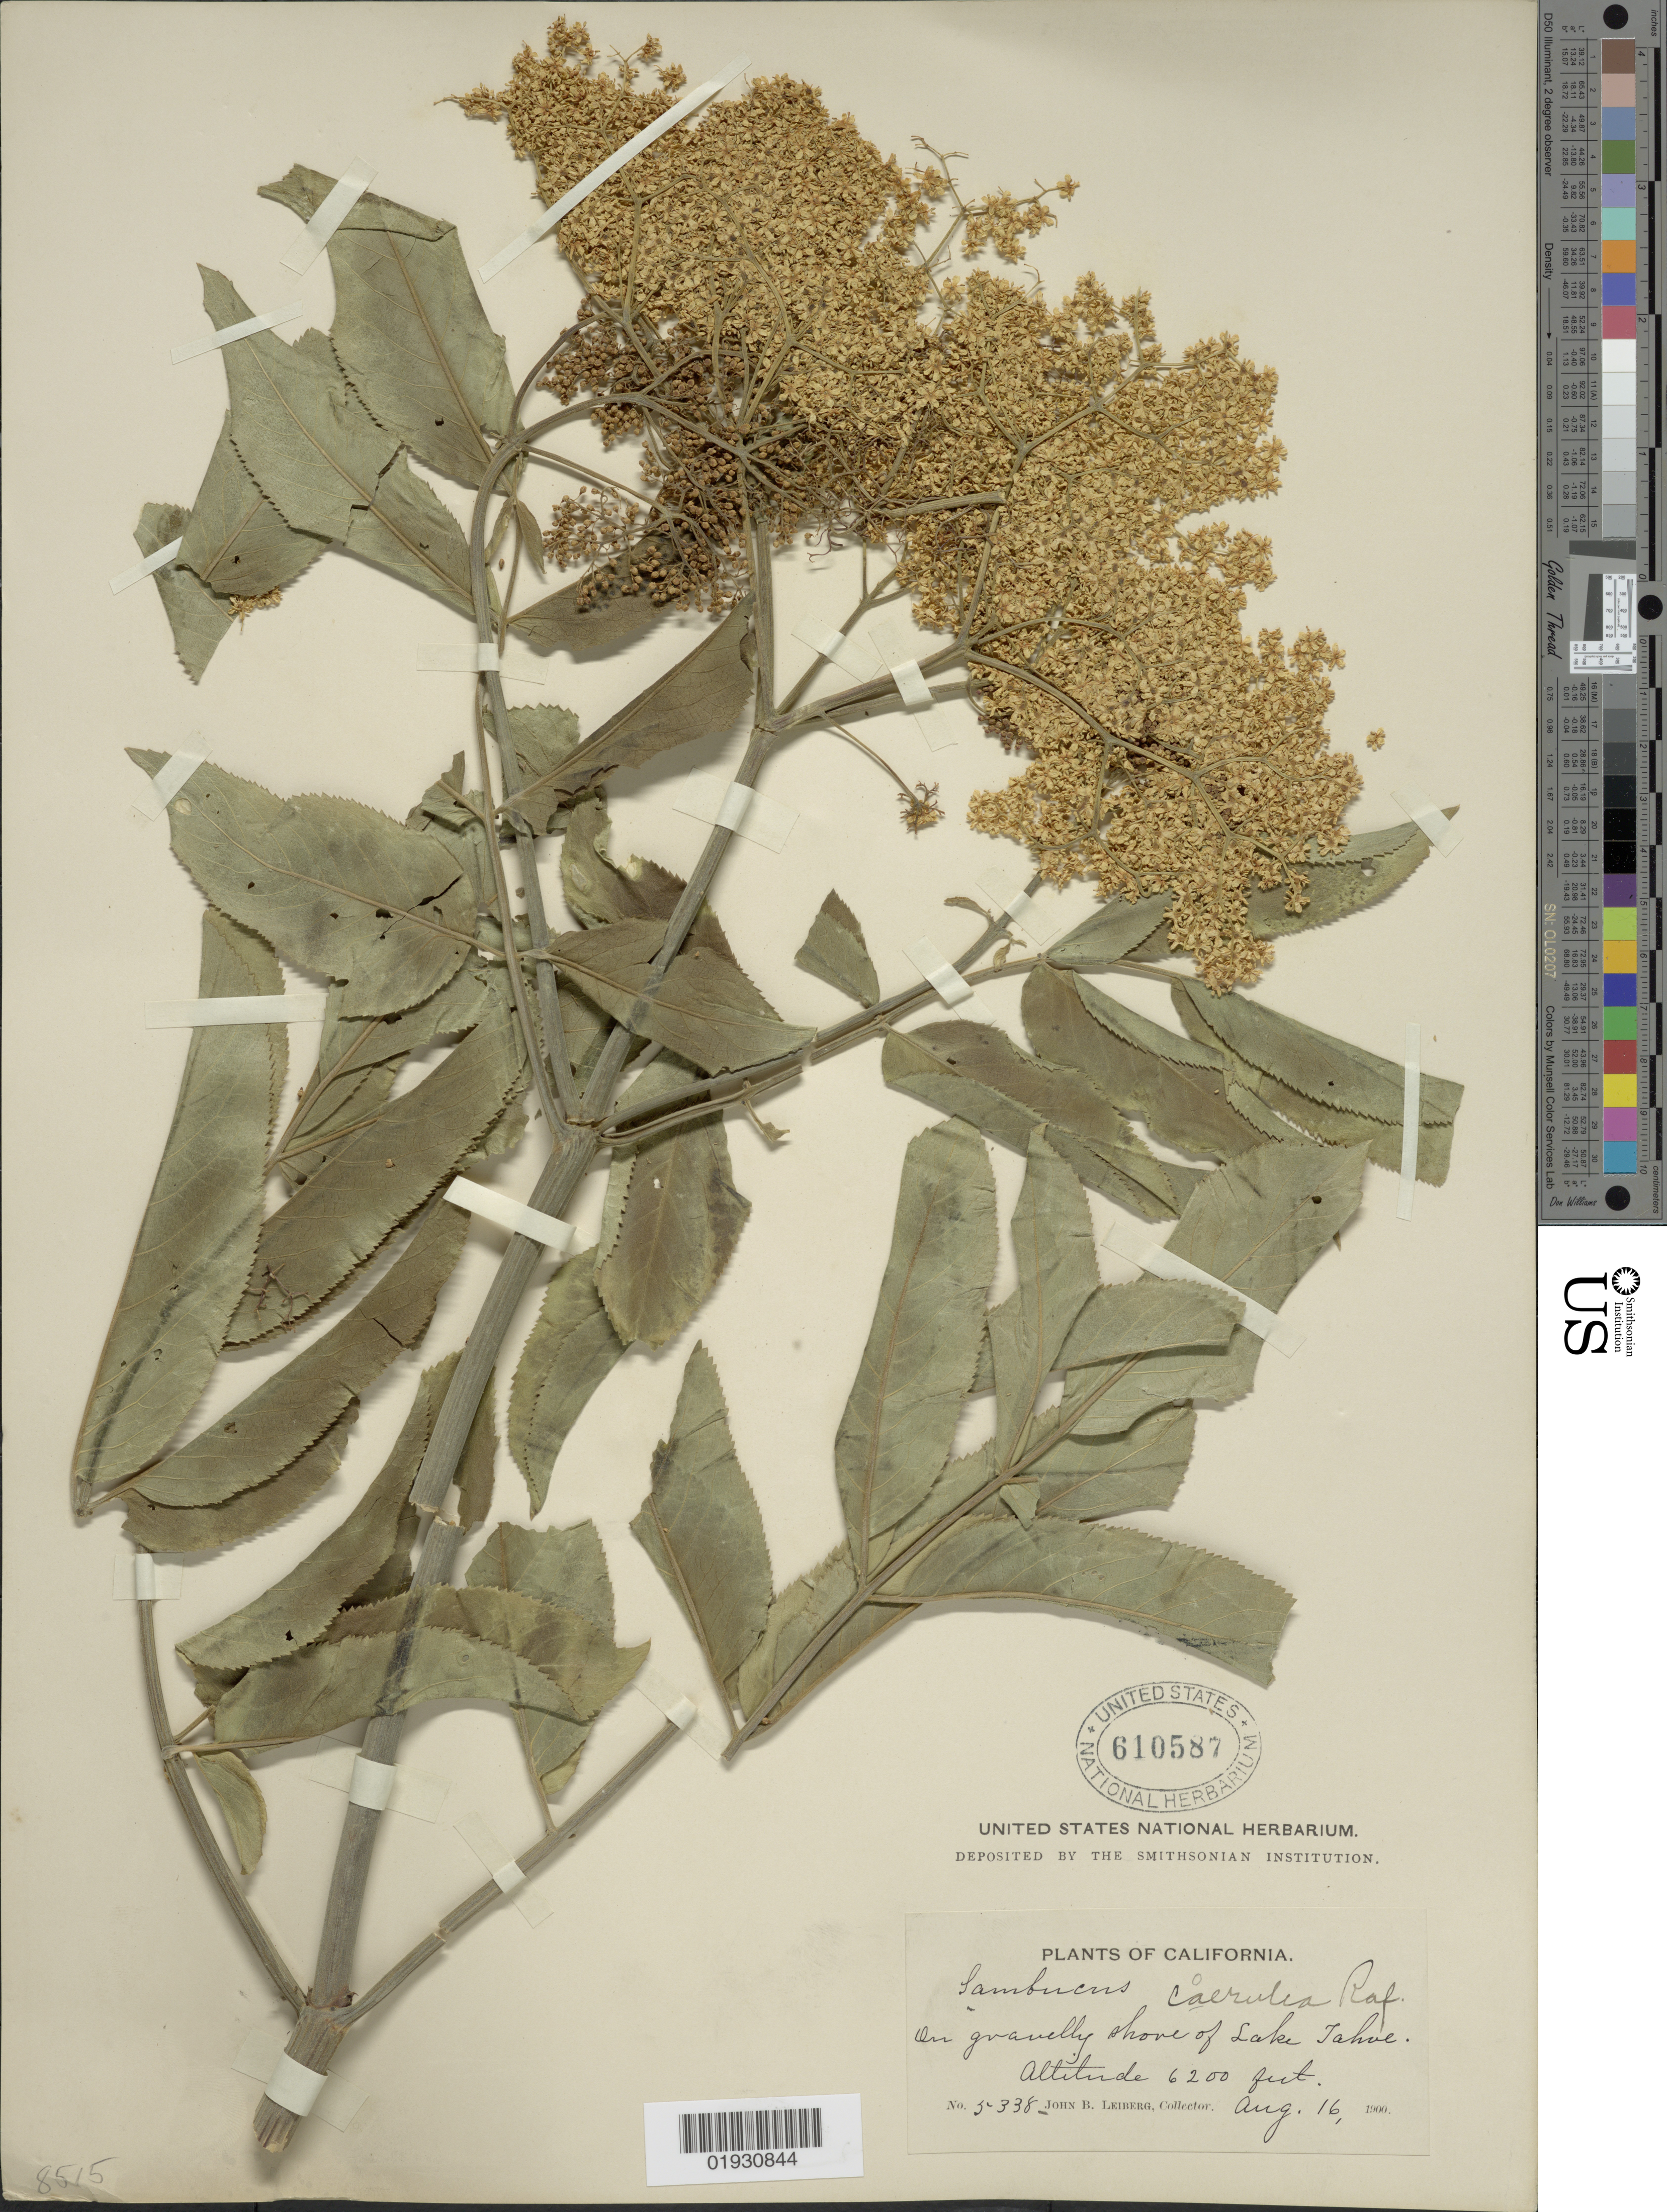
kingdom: Plantae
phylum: Tracheophyta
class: Magnoliopsida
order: Dipsacales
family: Viburnaceae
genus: Sambucus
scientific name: Sambucus cerulea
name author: Raf.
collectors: J. B. Leiberg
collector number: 5338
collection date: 1900-08-16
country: United States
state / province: California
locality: On gravelly shore of Lake Tahoe.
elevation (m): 1890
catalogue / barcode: US 610587